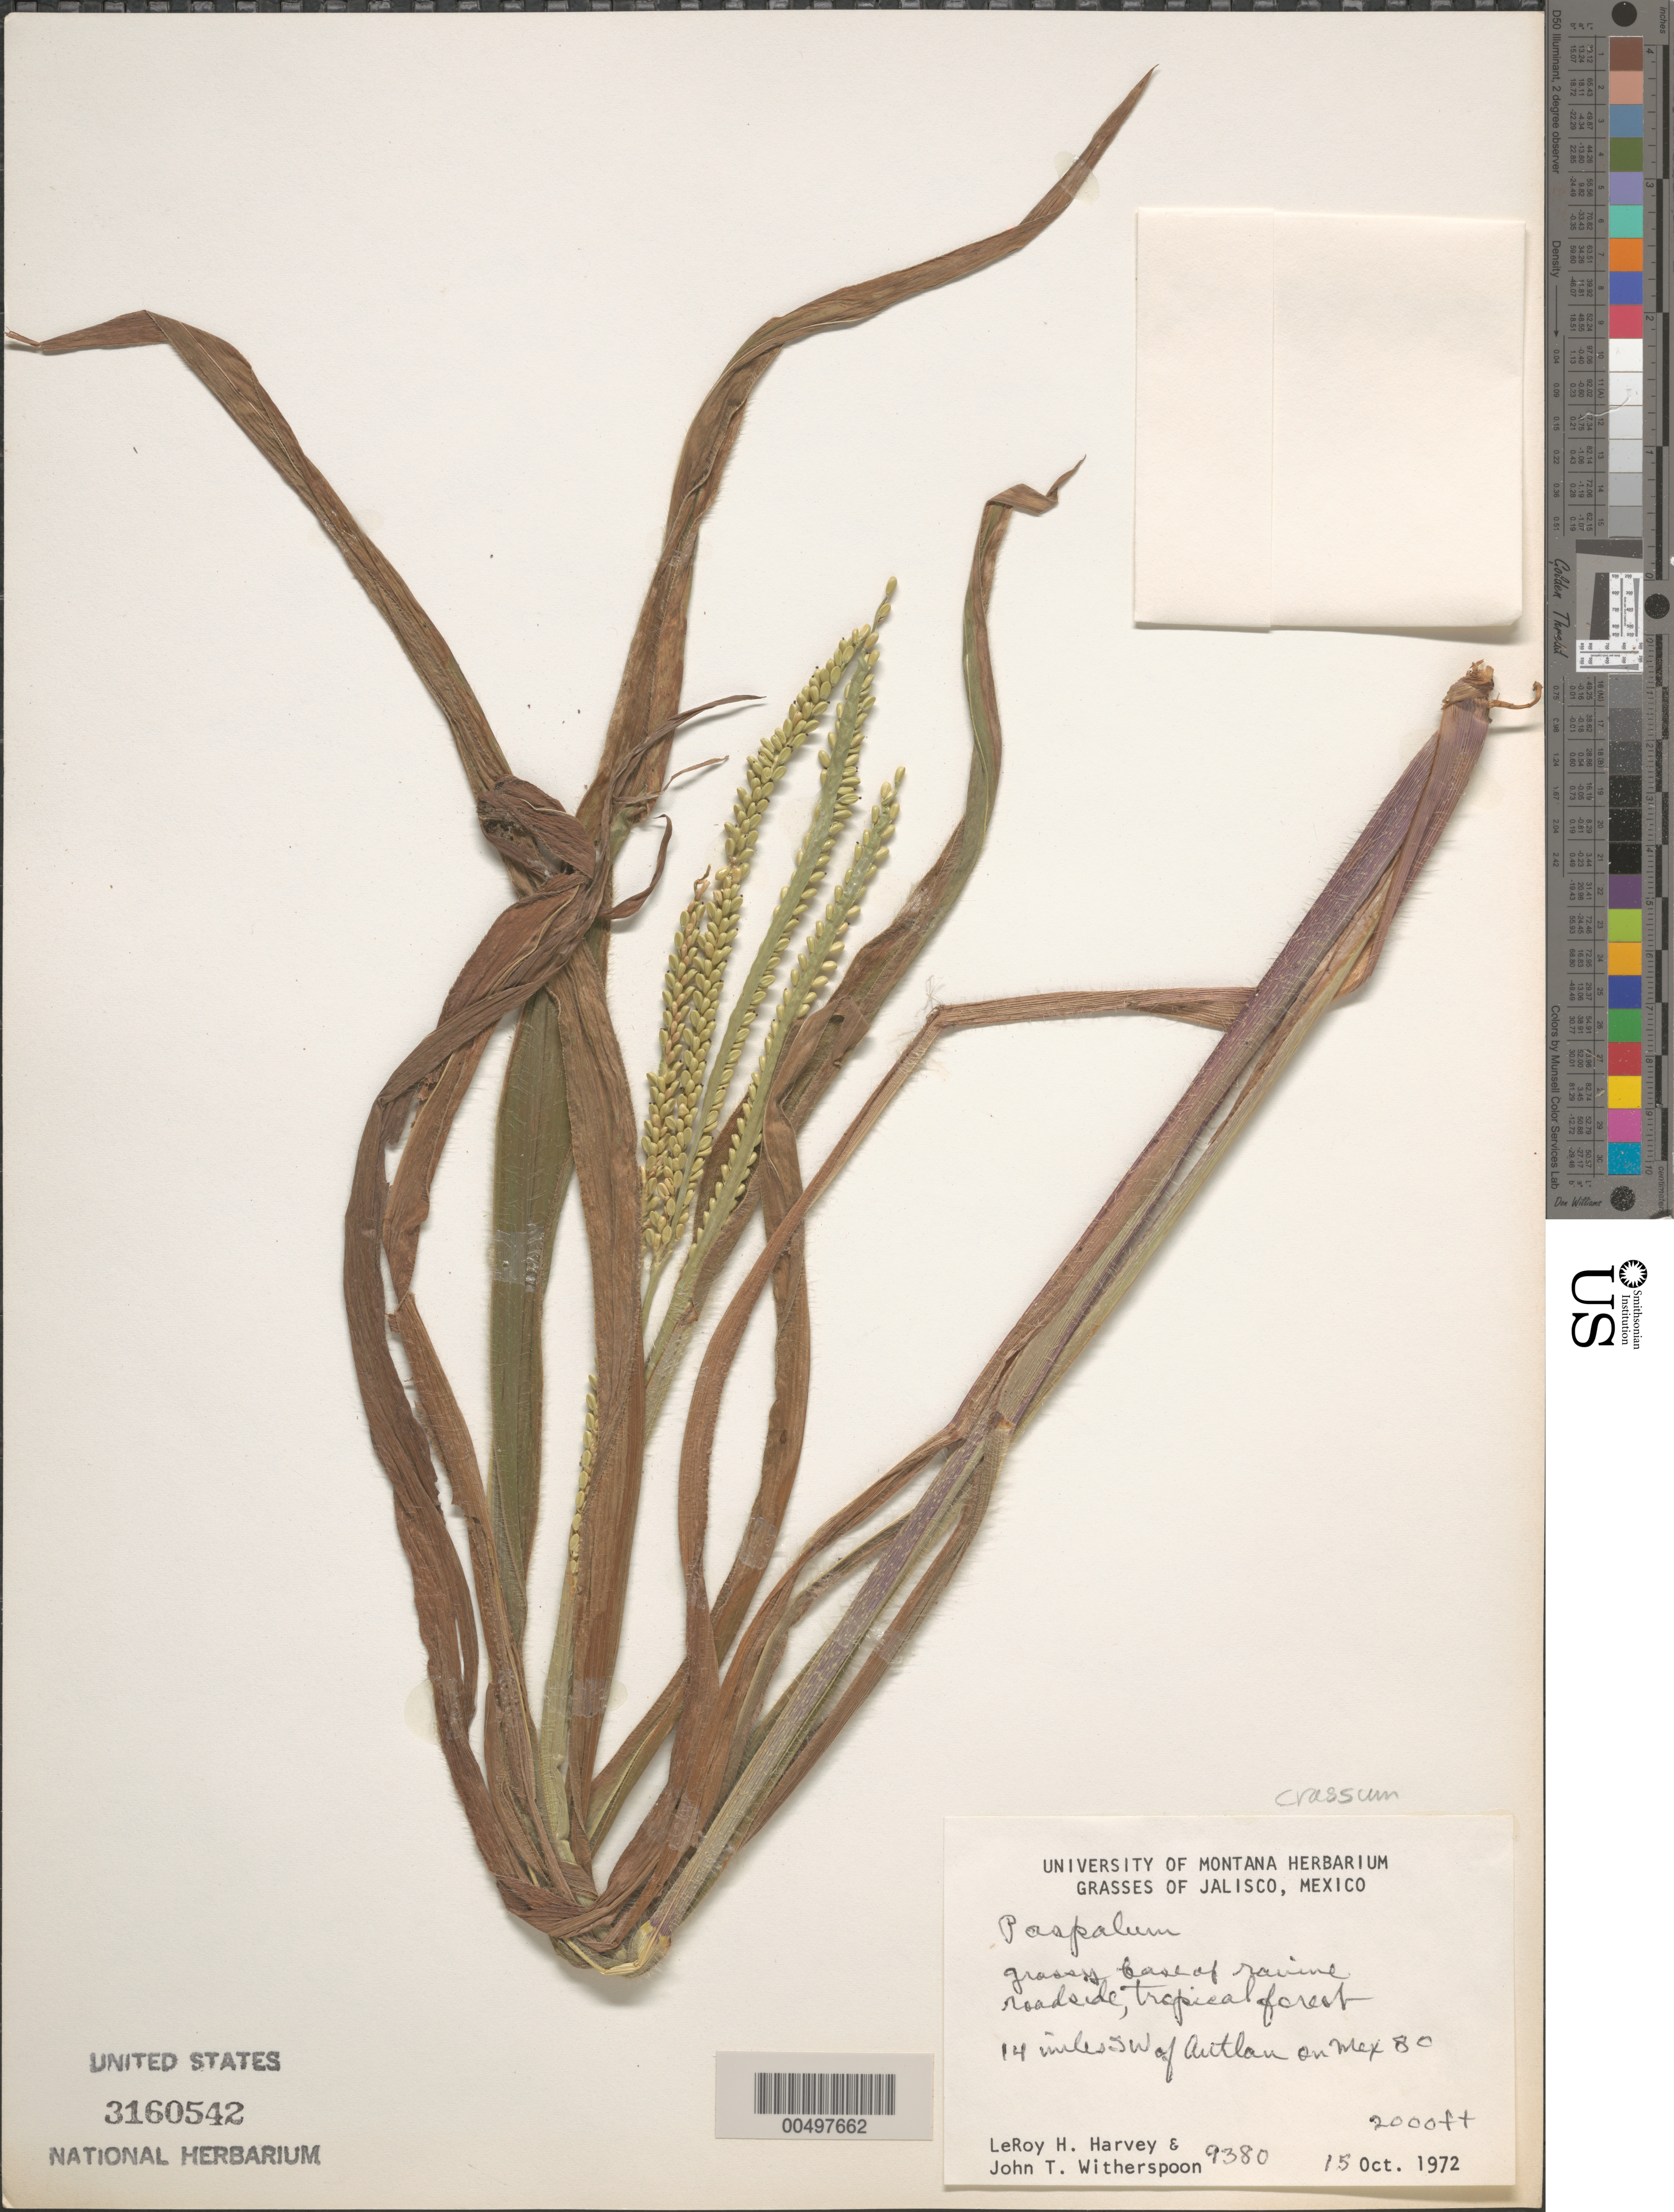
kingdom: Plantae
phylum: Tracheophyta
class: Liliopsida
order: Poales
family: Poaceae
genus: Paspalum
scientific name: Paspalum crassum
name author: Chase in Hitchc.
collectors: L. H. Harvey & J. Witherspoon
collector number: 9380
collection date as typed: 15 Oct 1972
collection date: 1972-10-15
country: Mexico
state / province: Jalisco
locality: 14 mi SW of Autlan on Mex 80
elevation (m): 610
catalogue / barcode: US 3160542